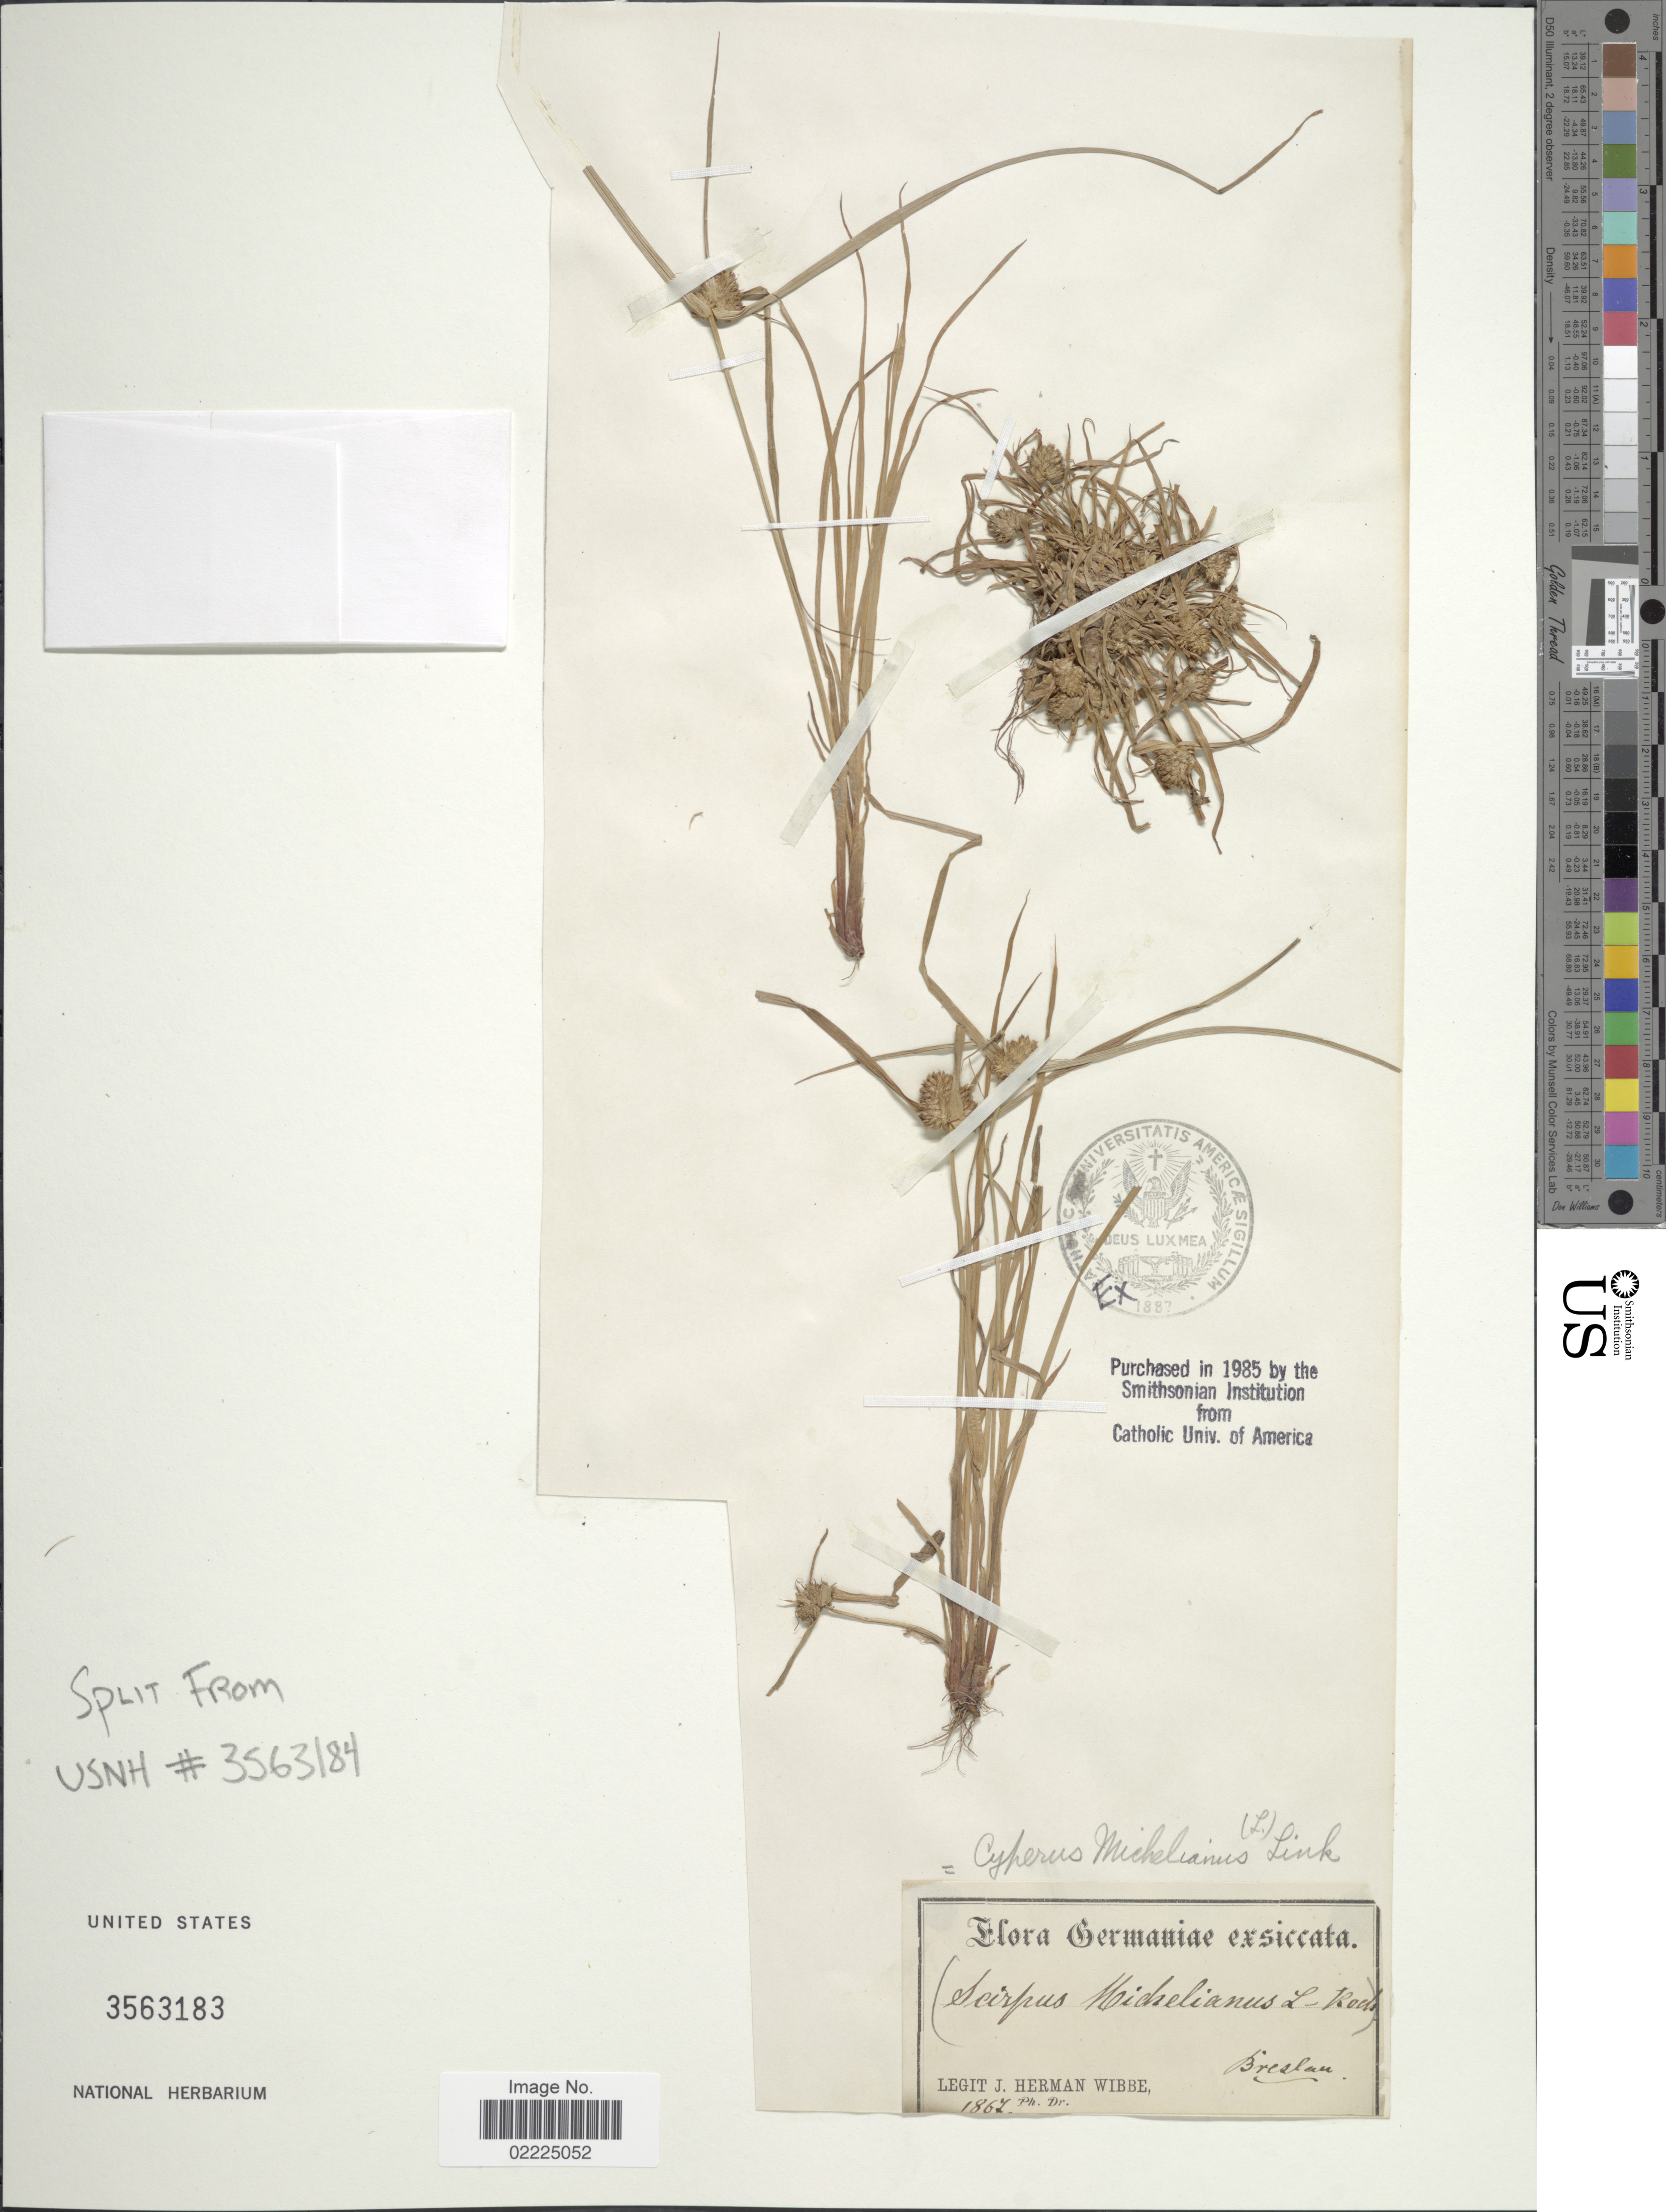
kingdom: Plantae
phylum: Tracheophyta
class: Liliopsida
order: Poales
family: Cyperaceae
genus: Cyperus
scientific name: Cyperus michelianus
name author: (L.) Delile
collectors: J. Wibbe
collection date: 1867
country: Poland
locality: Germaniae, Breslau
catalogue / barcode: US 3563183